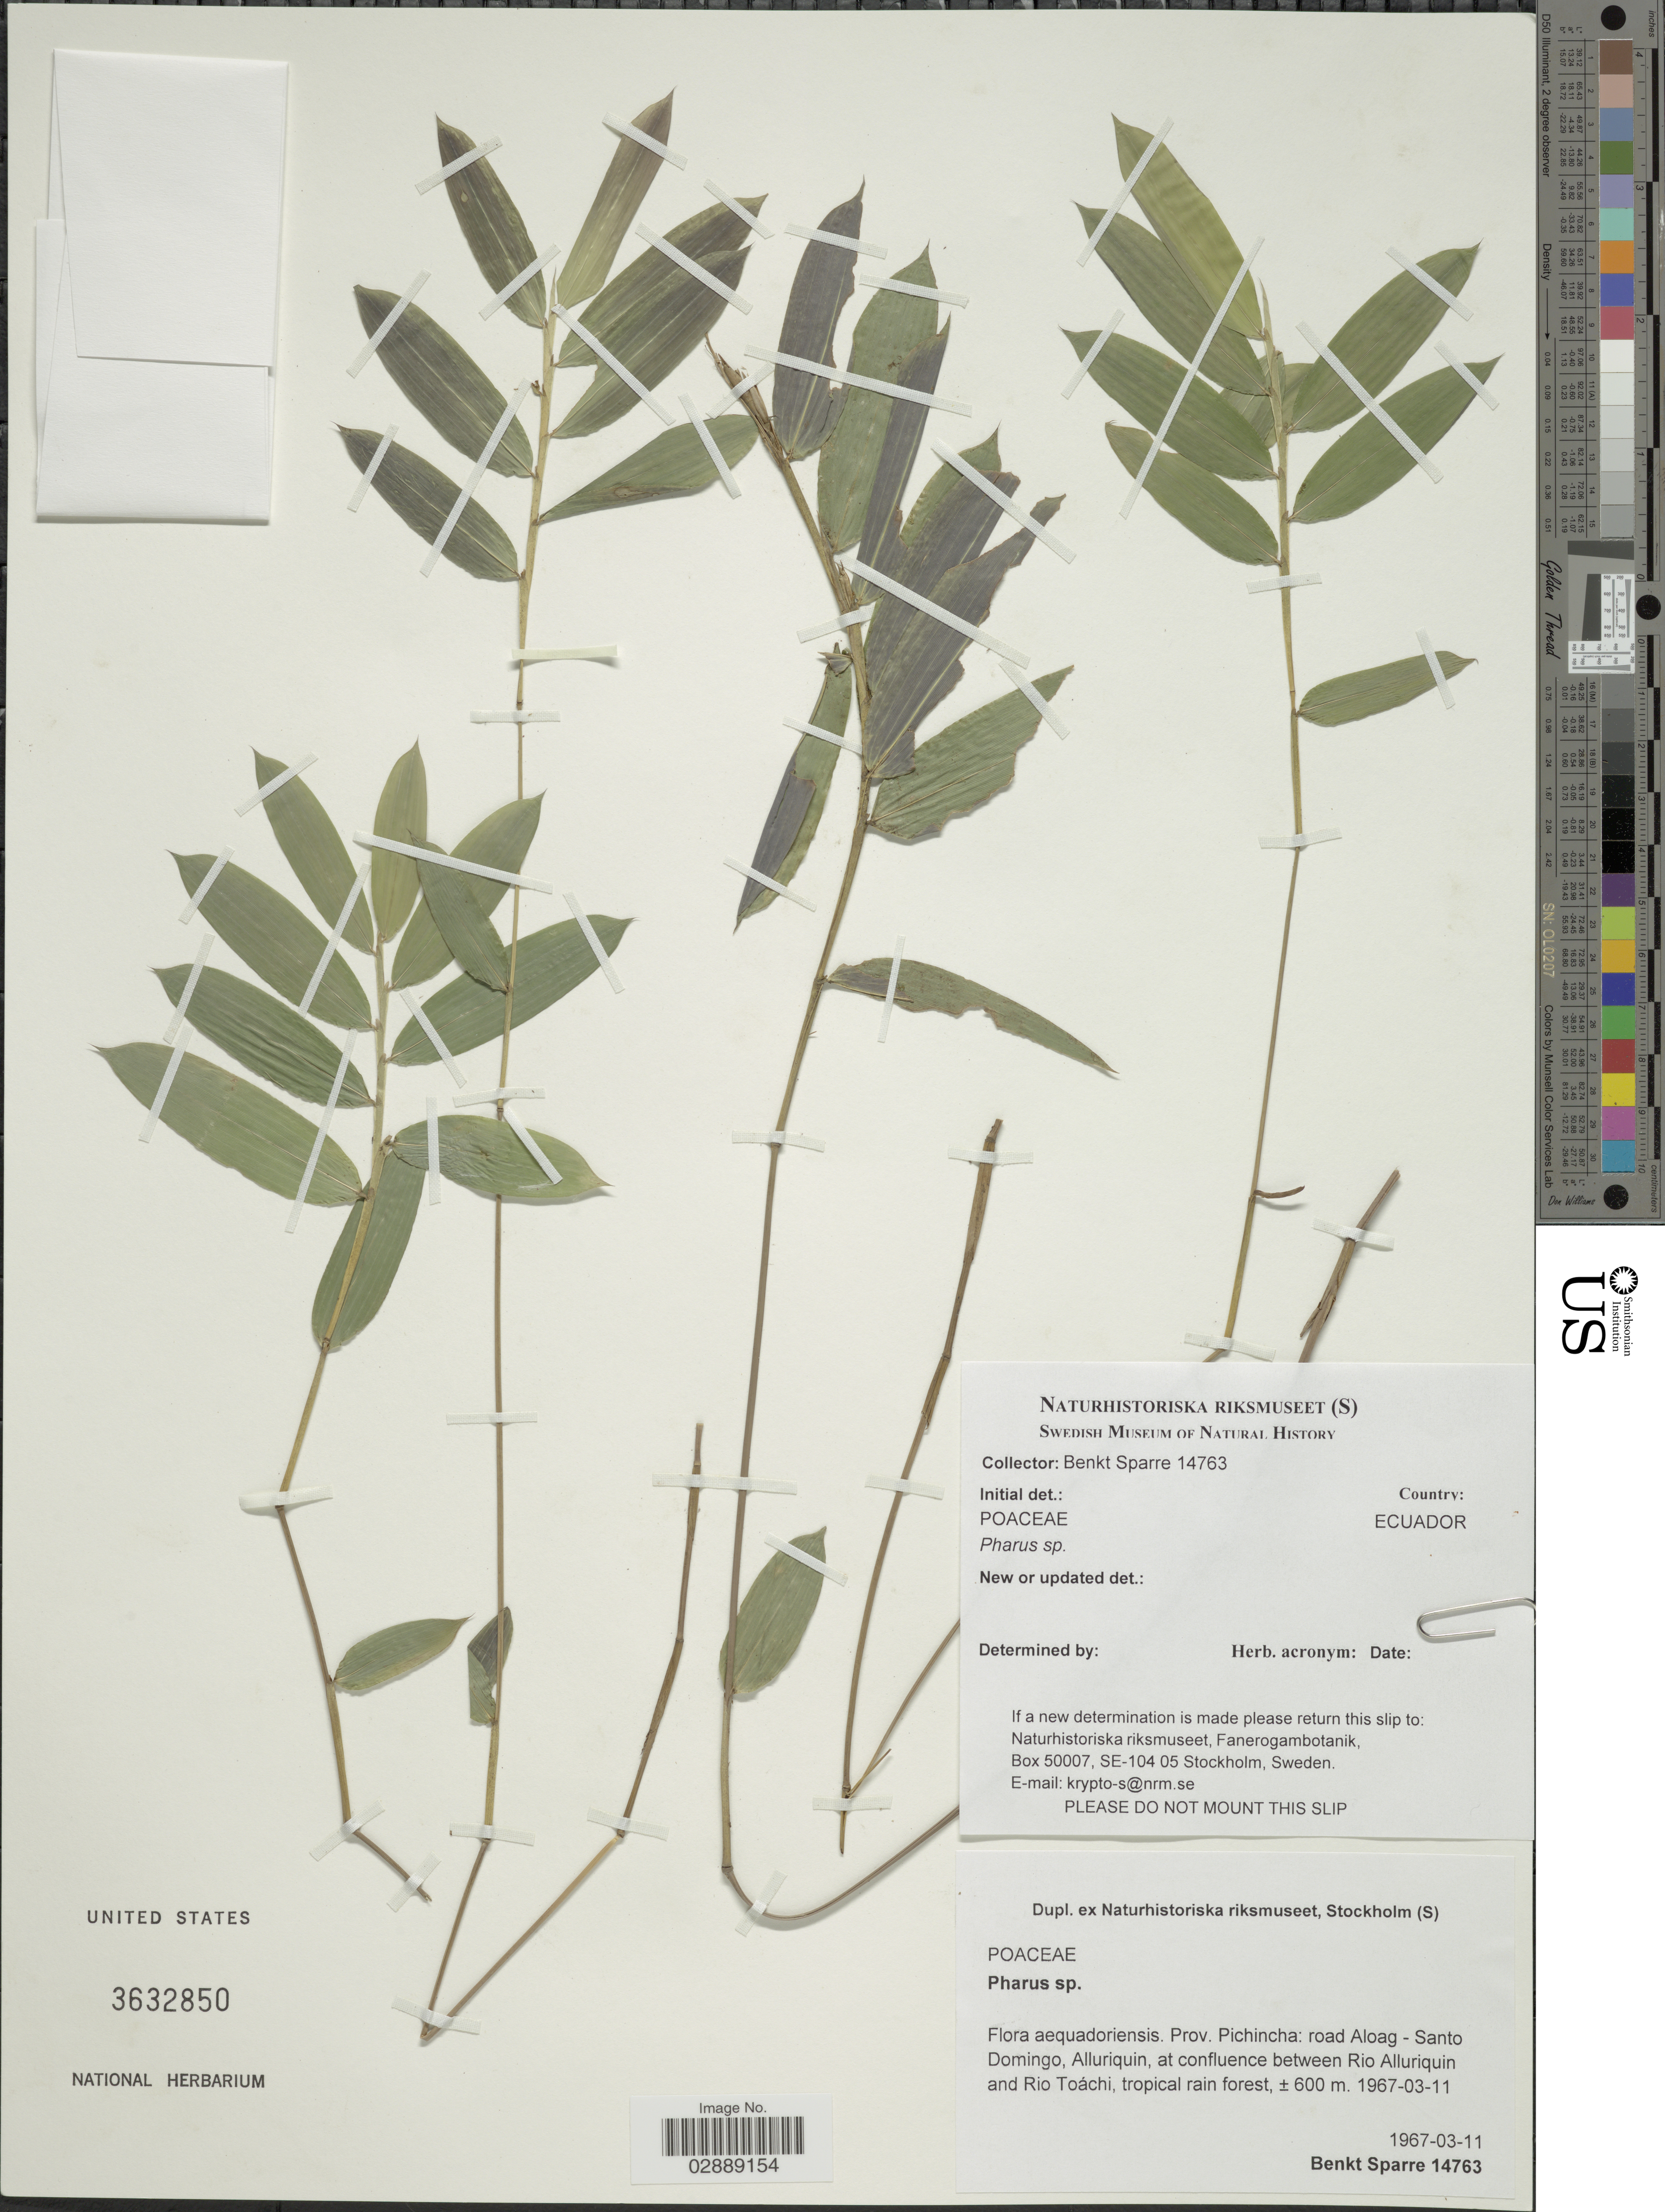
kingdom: Plantae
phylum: Tracheophyta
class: Liliopsida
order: Poales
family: Poaceae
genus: Pharus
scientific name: Pharus sp.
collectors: B. Sparre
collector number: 14763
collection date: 1967-03-11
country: Ecuador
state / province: Pichincha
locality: road Aloag - Santo Domingo, Alluriquin, at confluence between Rio Alluriquin and Rio Toachi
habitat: tropical rain forest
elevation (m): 600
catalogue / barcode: US 3632850